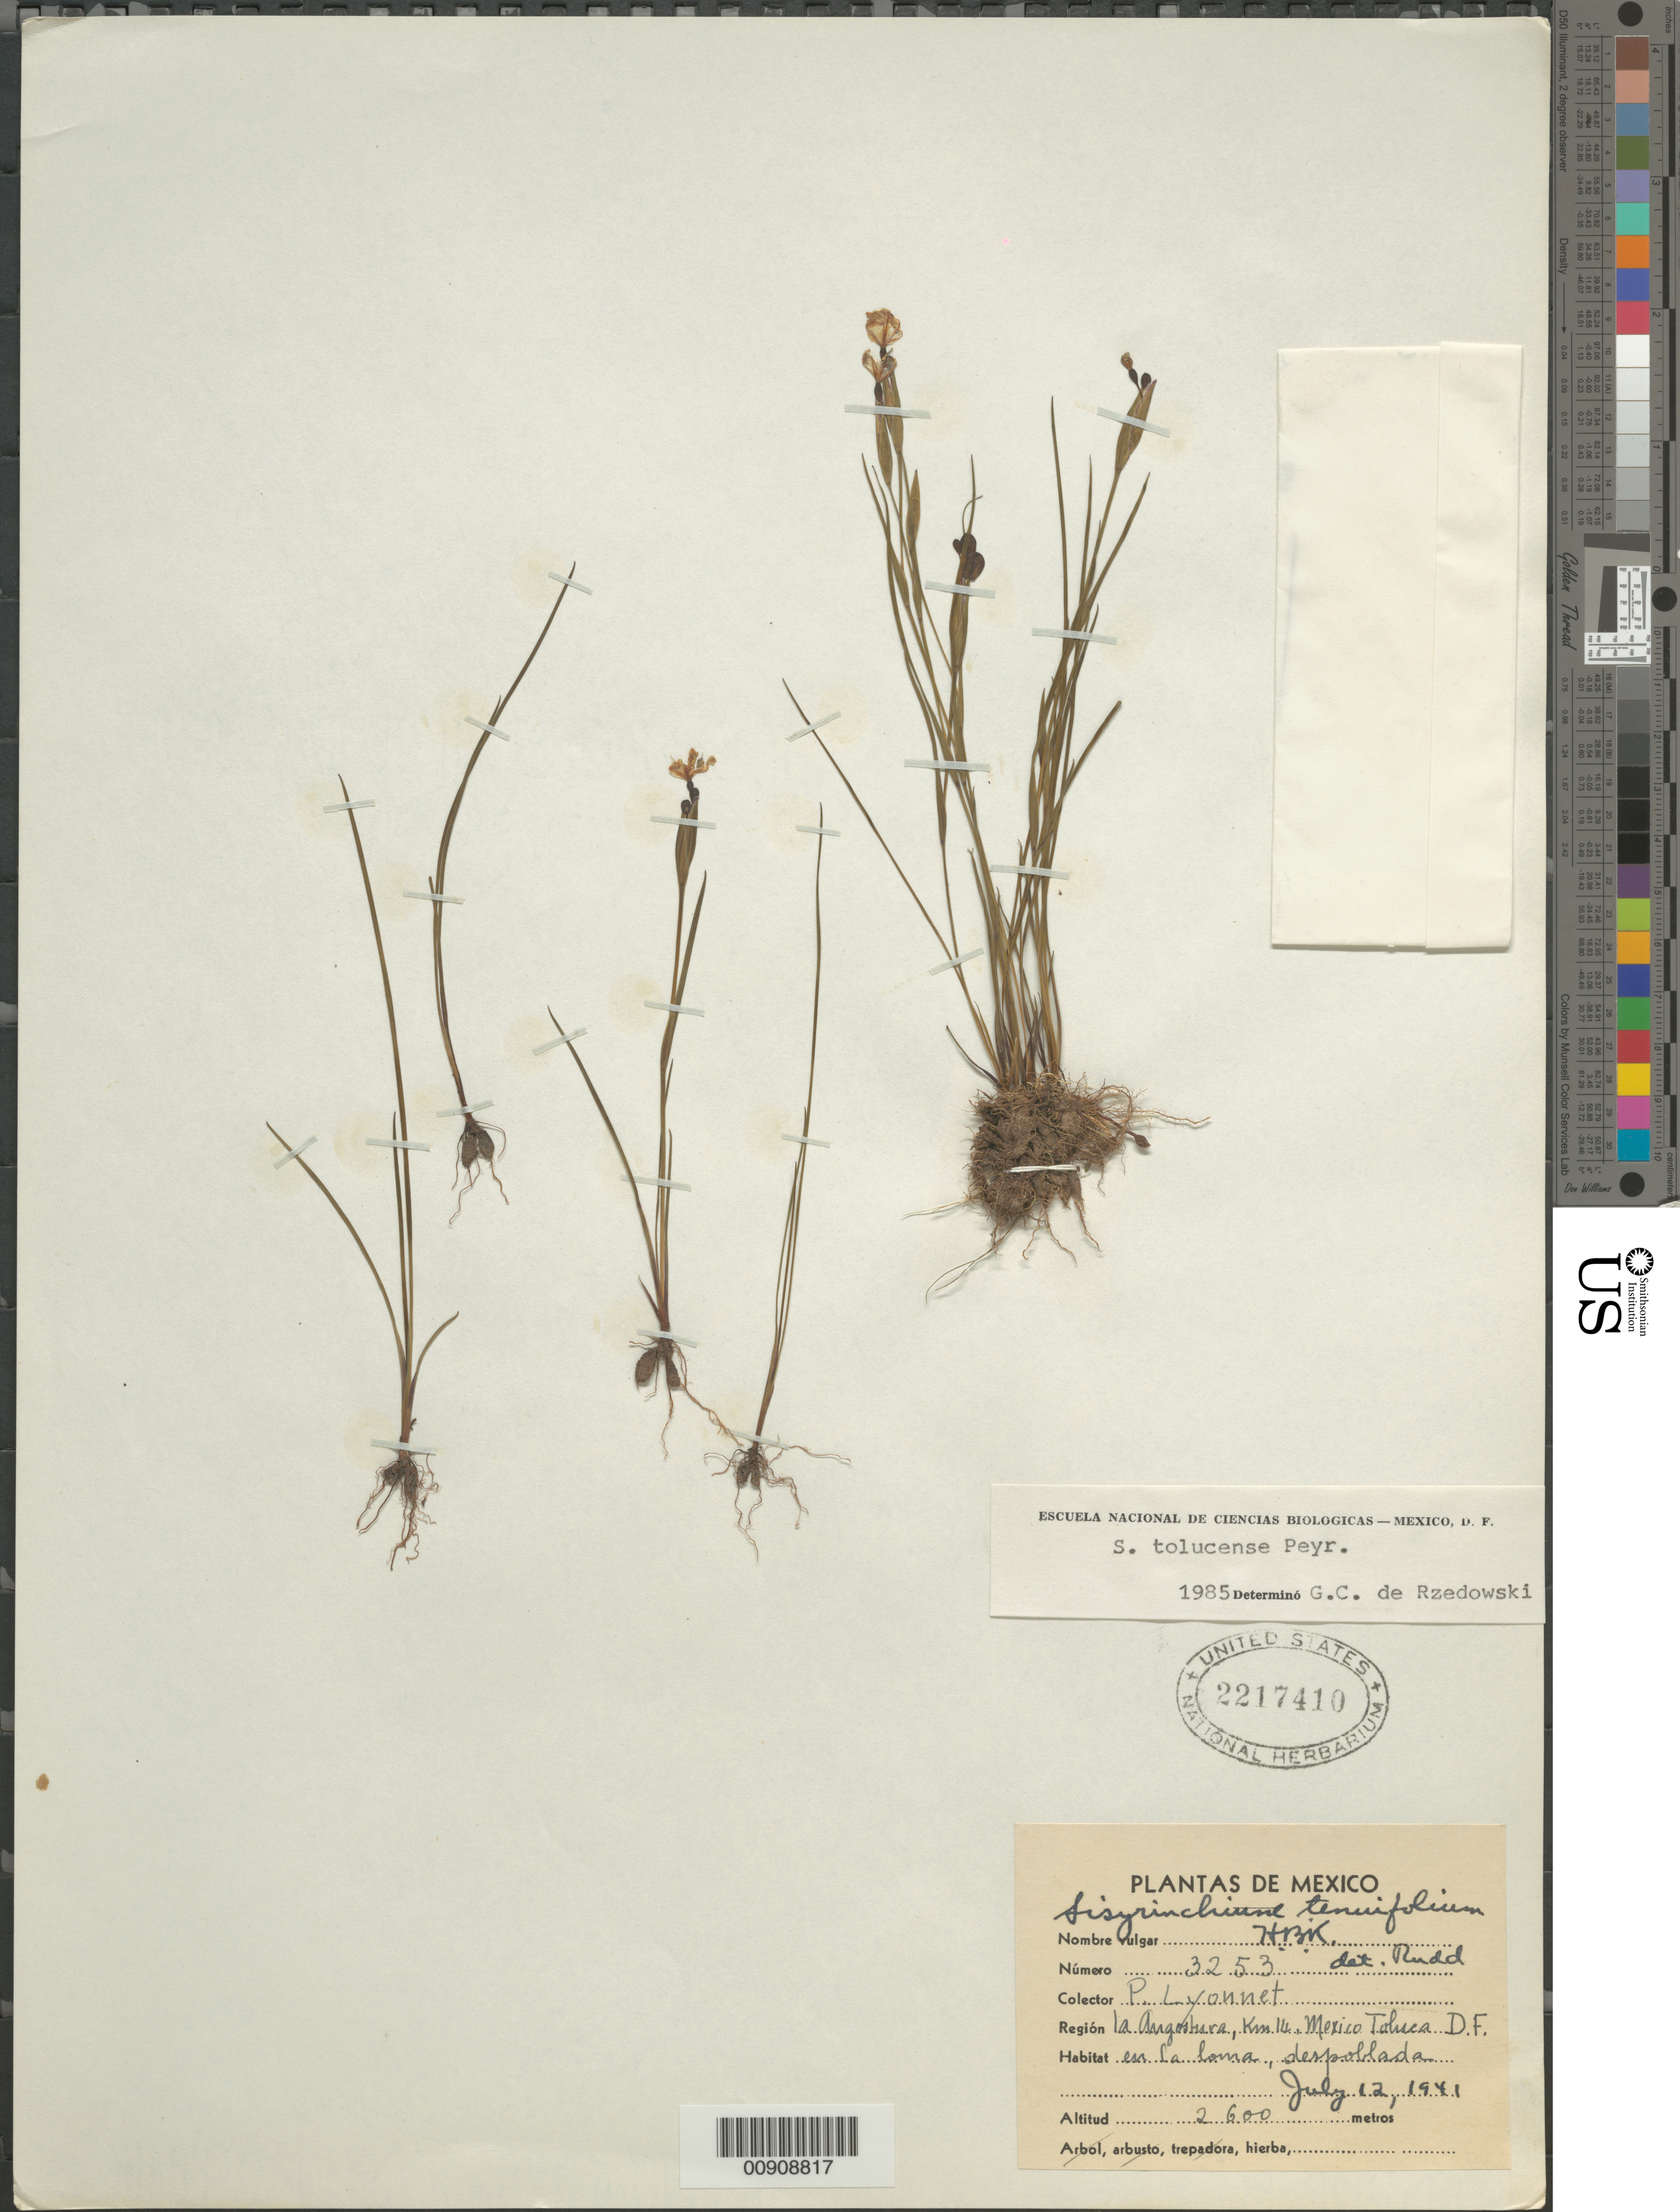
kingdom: Plantae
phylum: Tracheophyta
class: Liliopsida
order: Asparagales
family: Iridaceae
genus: Sisyrinchium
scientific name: Sisyrinchium tolucense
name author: Peyr.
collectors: Bro. E. Lyonnet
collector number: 3253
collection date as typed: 12 Jul 1941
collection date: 1941-07-12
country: Mexico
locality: La Angostura, km. 14, Mexico Toluca D.F.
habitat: En la loma, despoblada.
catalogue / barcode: US 2217410